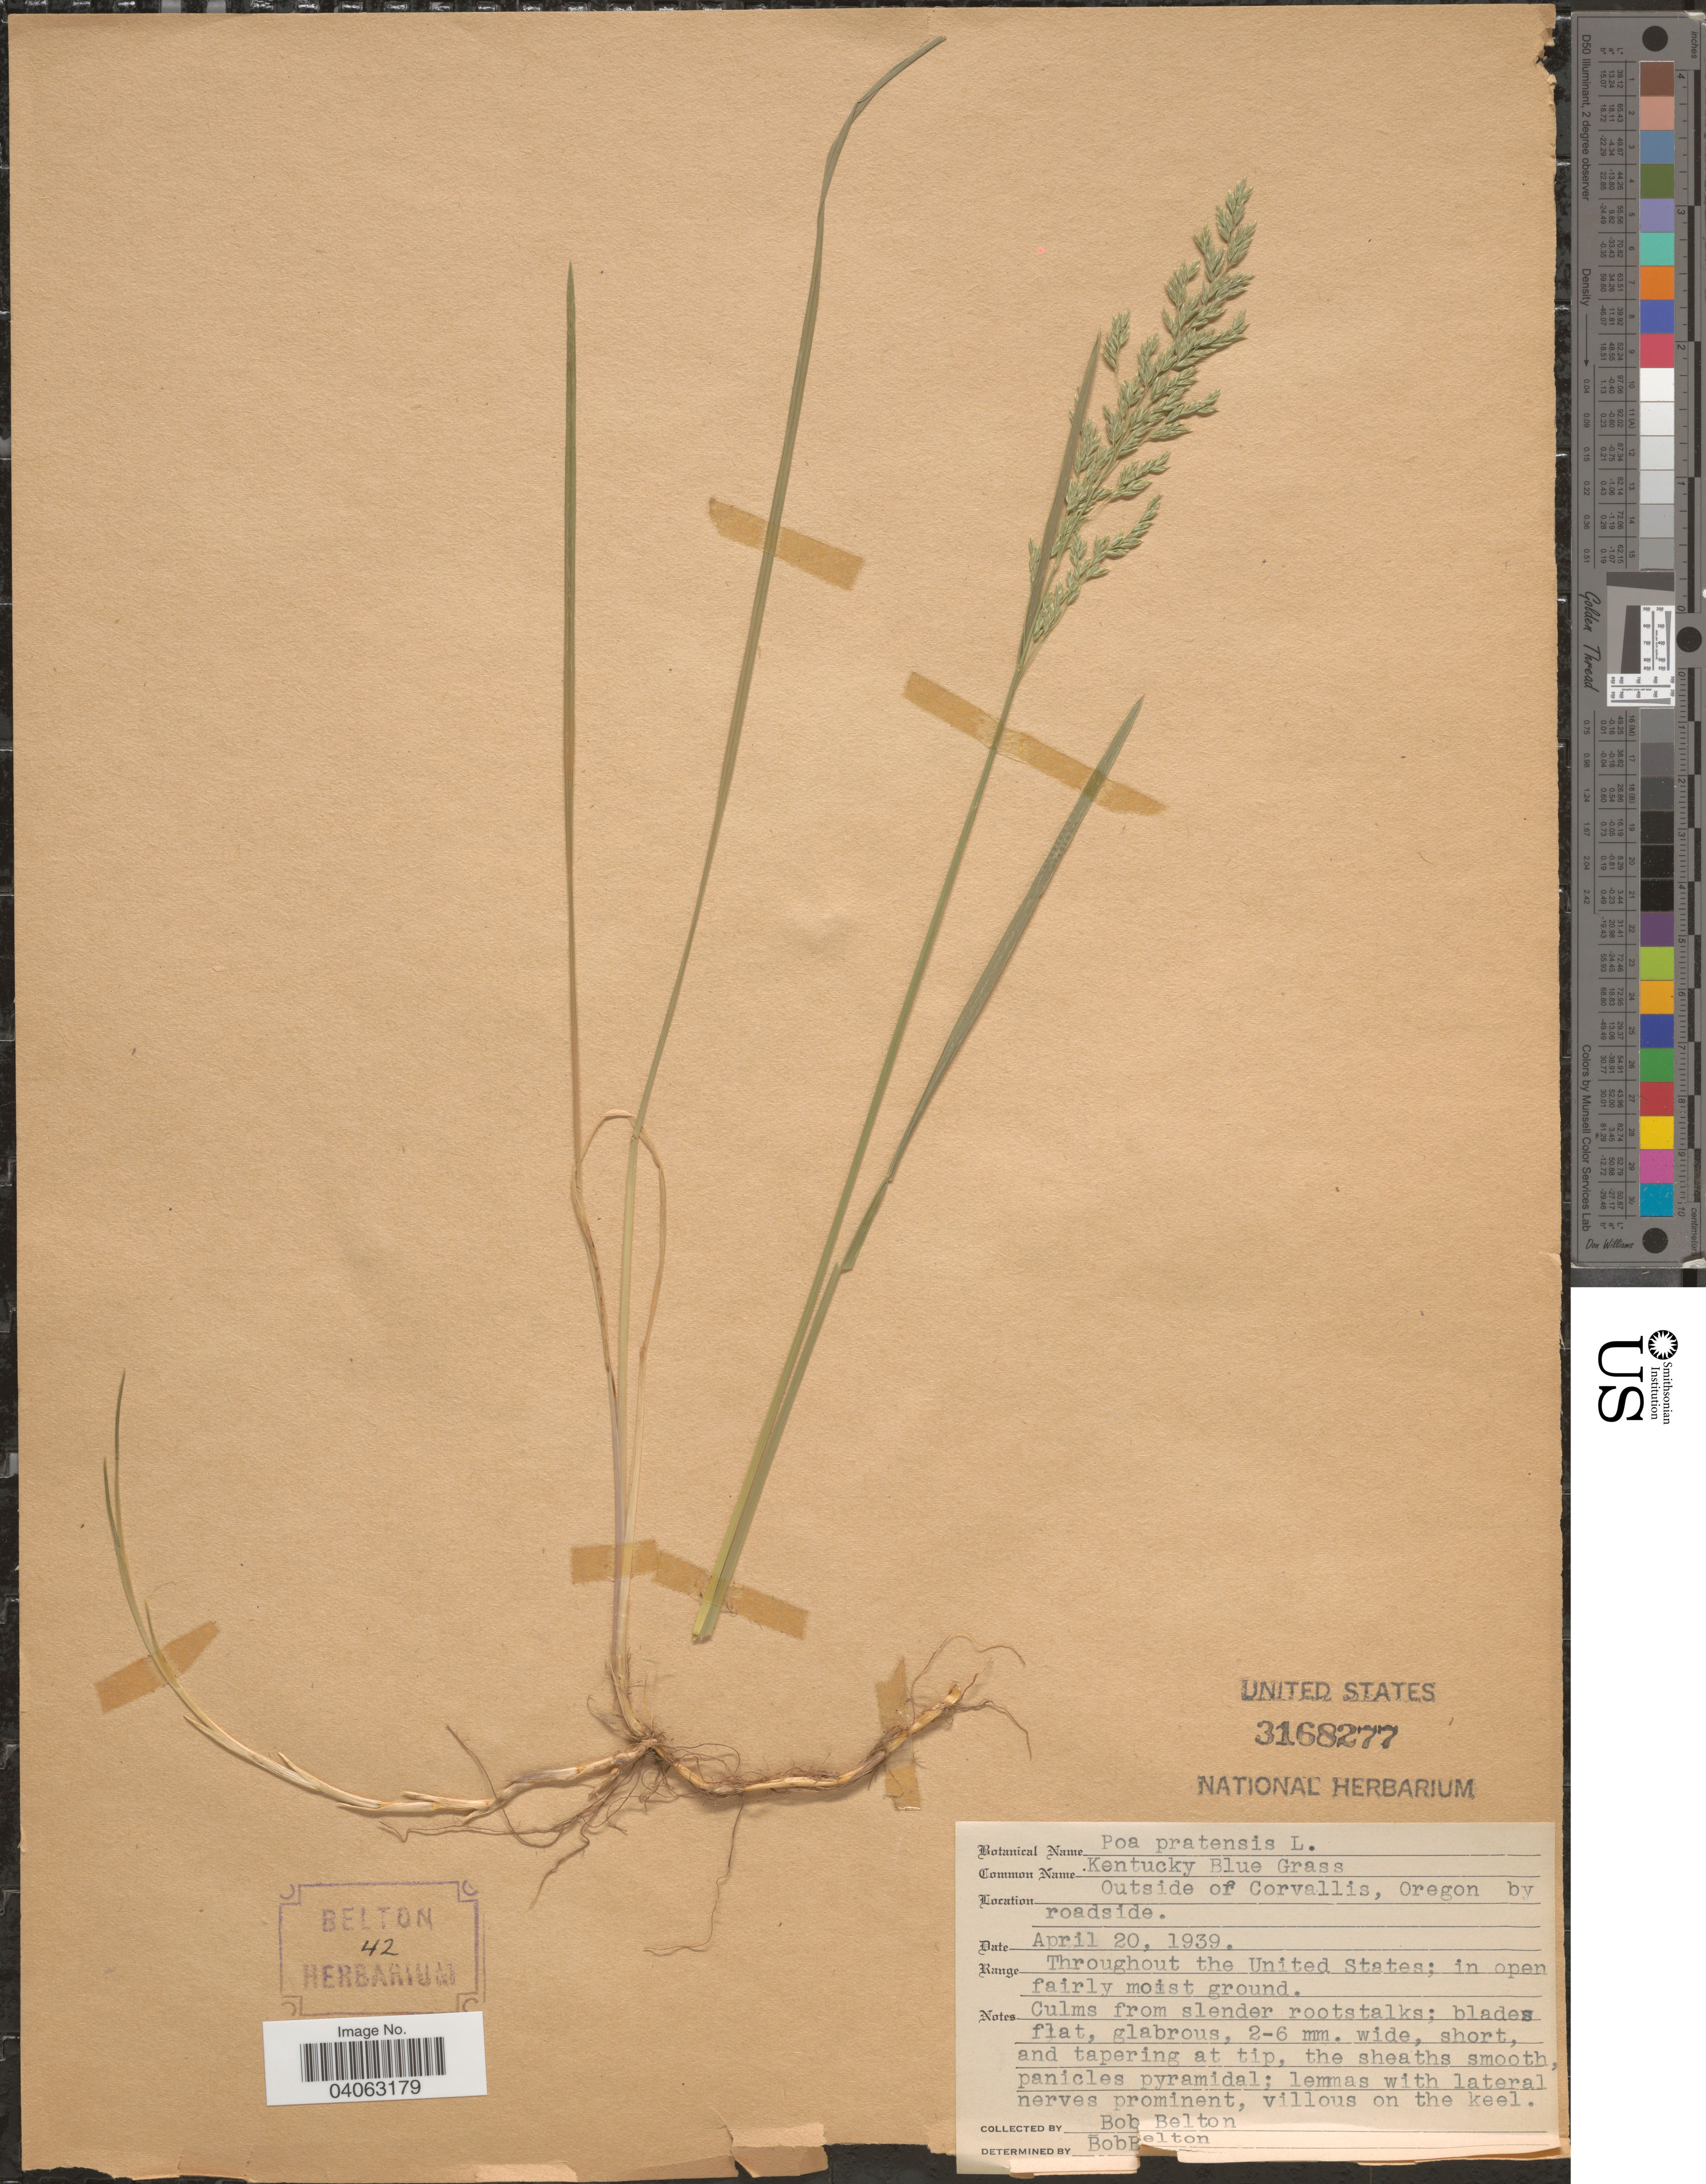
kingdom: Plantae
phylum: Tracheophyta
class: Liliopsida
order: Poales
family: Poaceae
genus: Poa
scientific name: Poa pratensis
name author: L.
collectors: B. Belton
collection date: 1939-04-20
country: United States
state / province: Oregon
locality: Outside of Corvallis, by roadside. Range Througout the United States; in open fairly moist ground.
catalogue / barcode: US 3168277